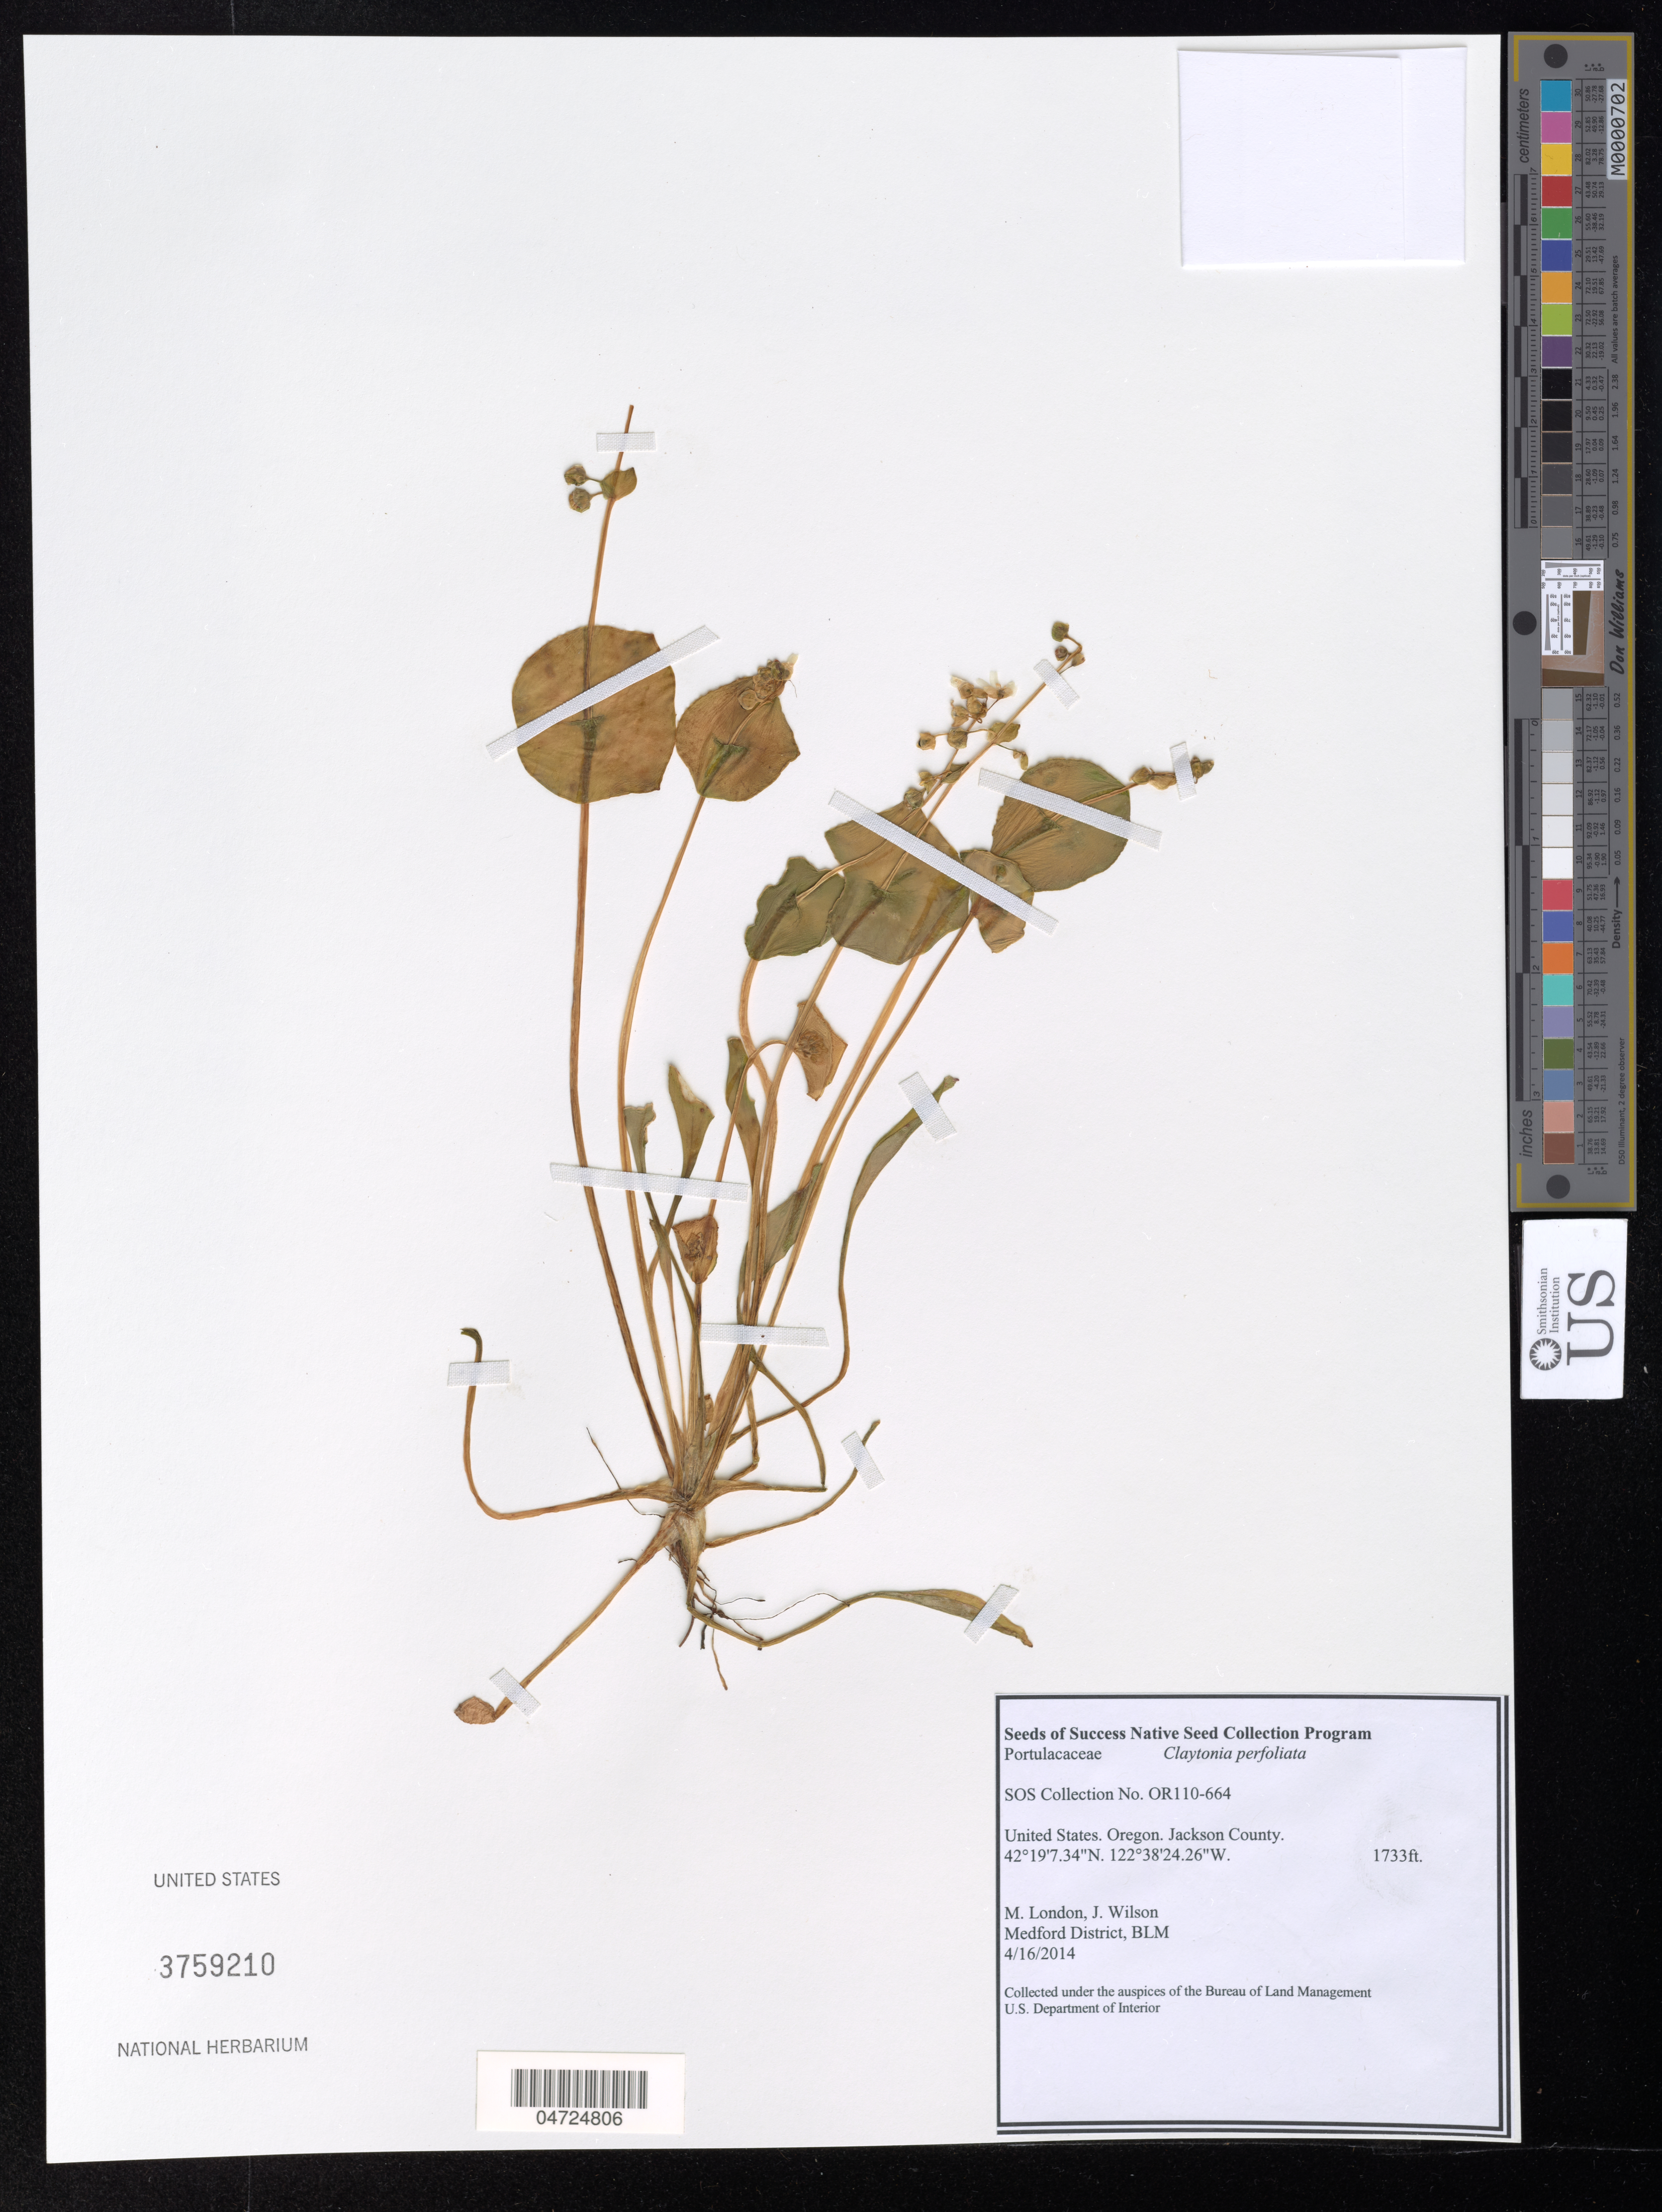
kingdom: Plantae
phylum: Tracheophyta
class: Magnoliopsida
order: Caryophyllales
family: Montiaceae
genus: Claytonia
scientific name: Claytonia perfoliata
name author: Donn ex Willd.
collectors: M. London & J. Wilson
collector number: OR110-664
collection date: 2014-04-16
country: United States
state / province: Oregon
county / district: Jackson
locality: Jackson County.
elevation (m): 528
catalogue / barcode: US 3759210